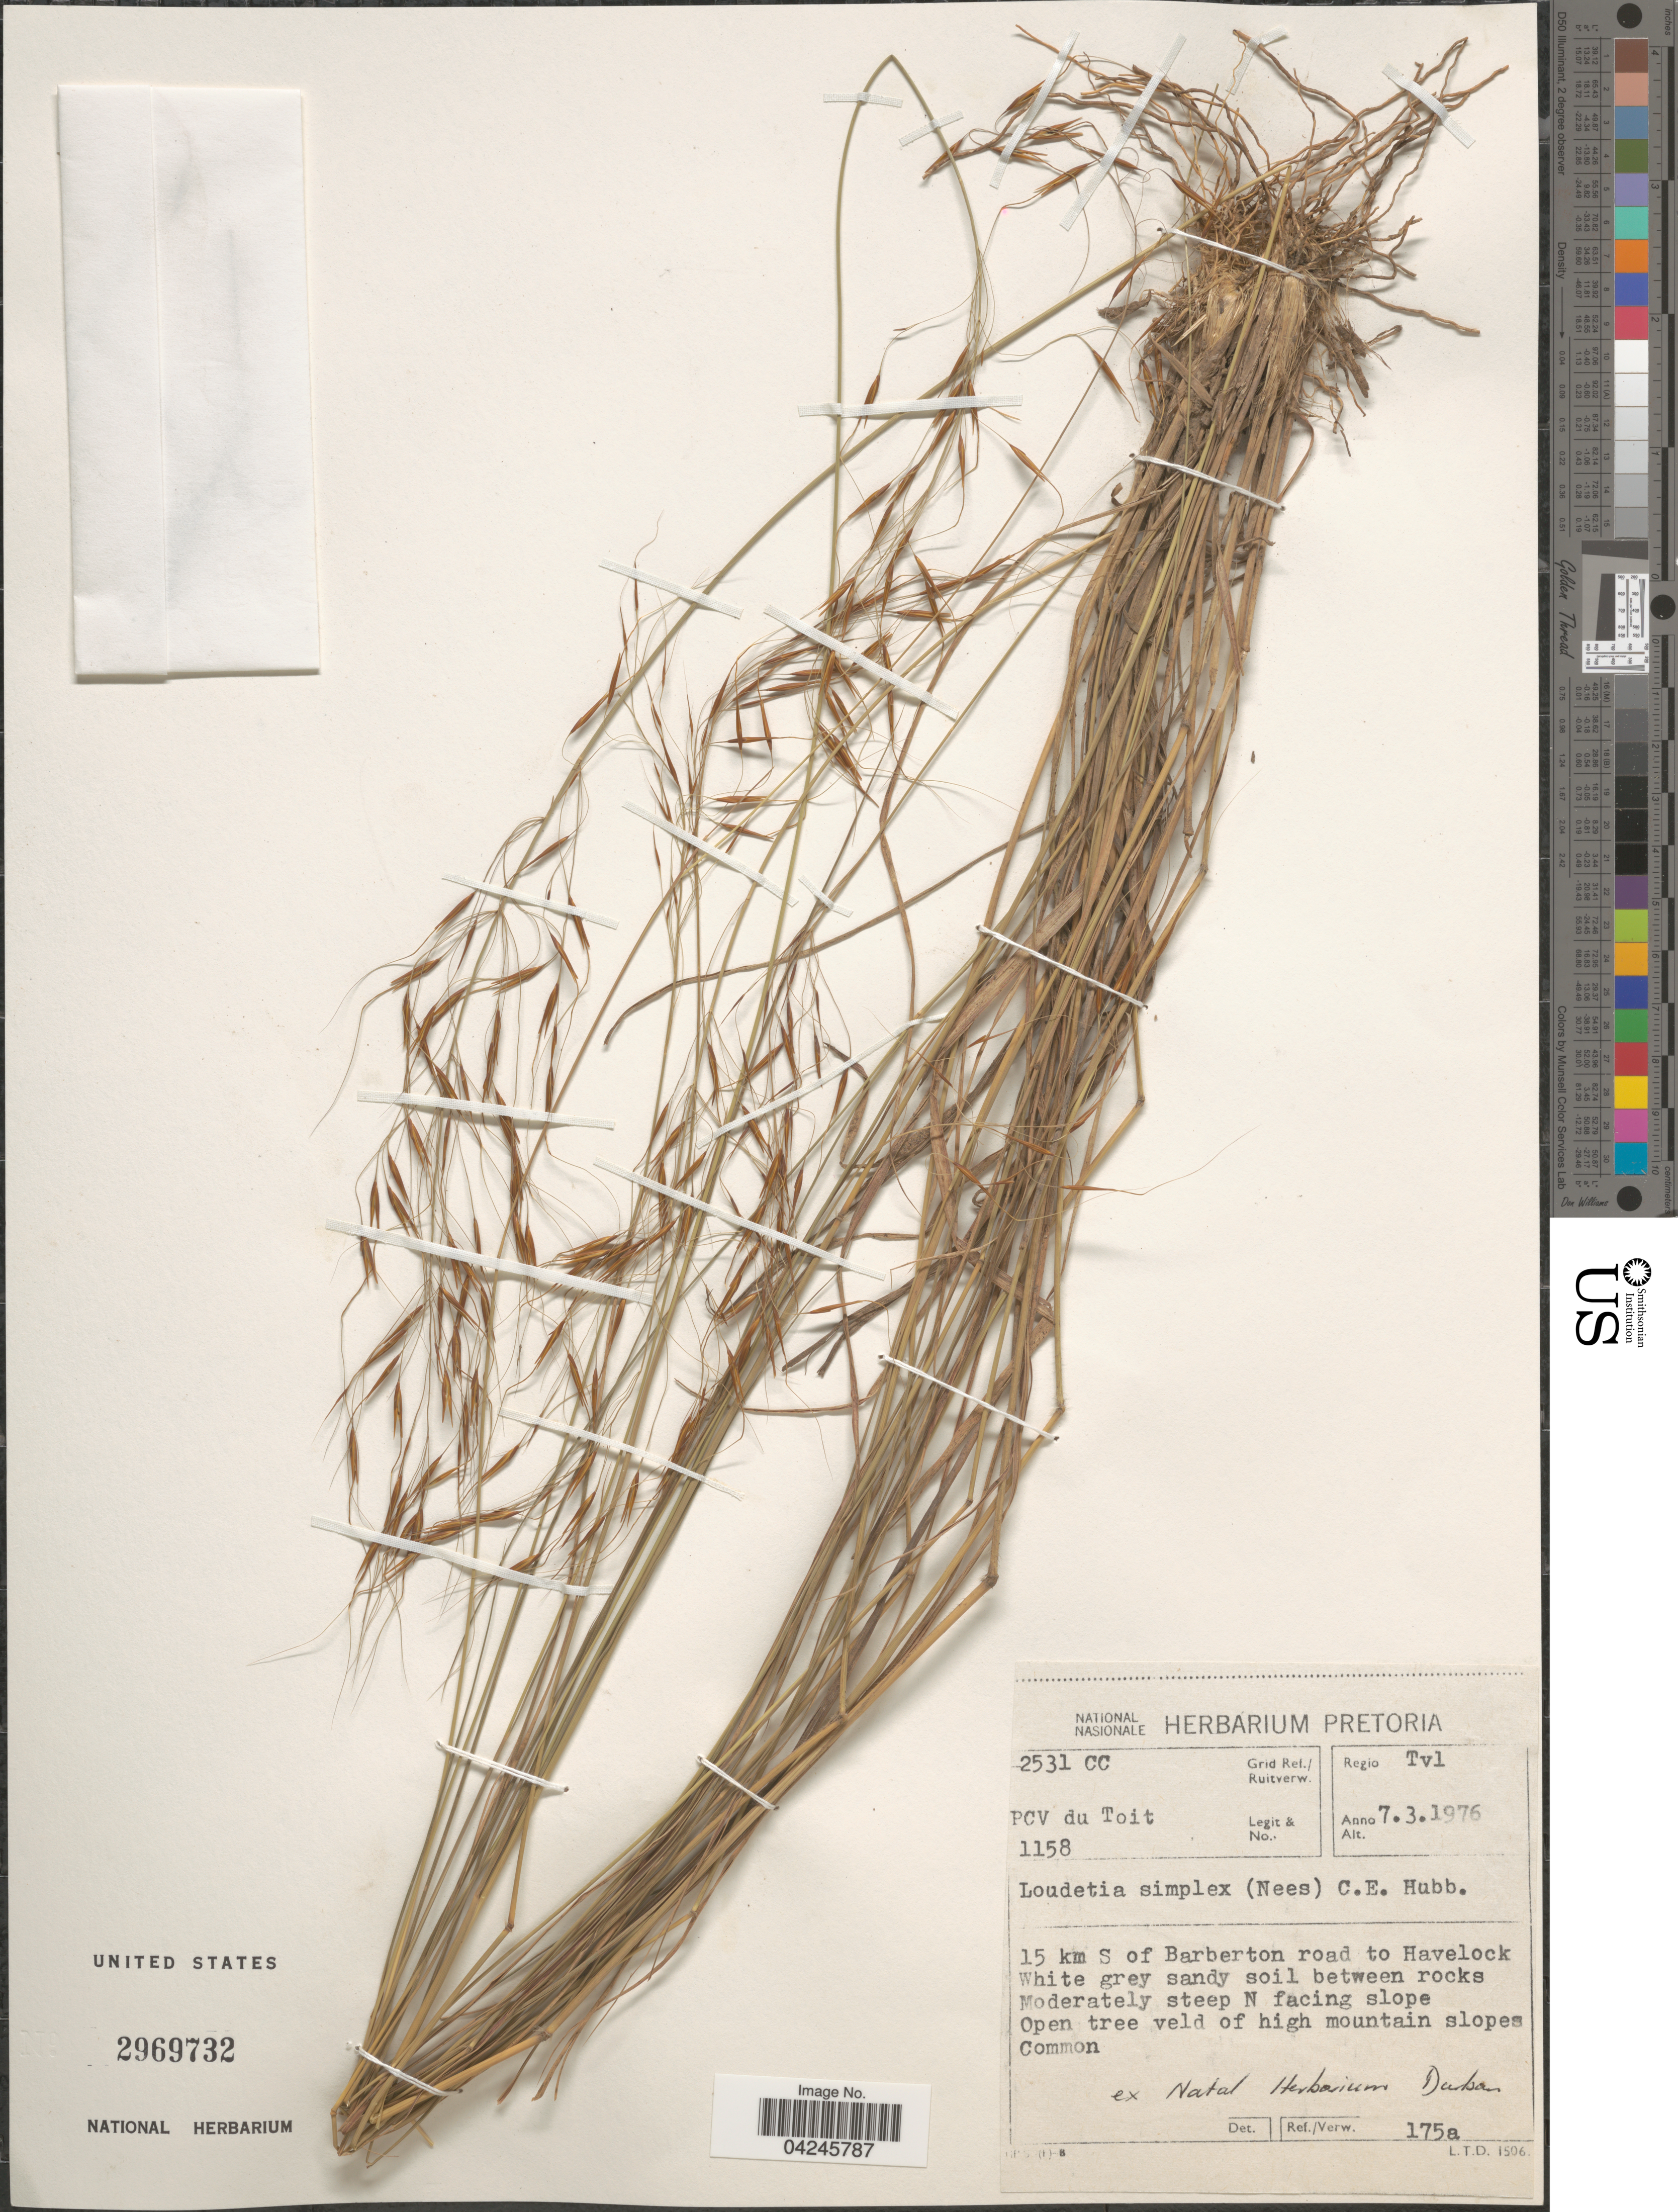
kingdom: Plantae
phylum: Tracheophyta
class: Liliopsida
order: Poales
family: Poaceae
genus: Loudetia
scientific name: Loudetia simplex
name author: (Nees) C.E. Hubb.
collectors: P. Du Toit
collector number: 1158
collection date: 1976-03-07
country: South Africa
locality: Grid Ref./ Ruitverw. 2531 CC. Regio Tvl. 15 km S of Barberton road to Havelock. Between rocks Moderately steep N facing slope. Open tree veld of high mountain slopes.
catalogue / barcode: US 2969732